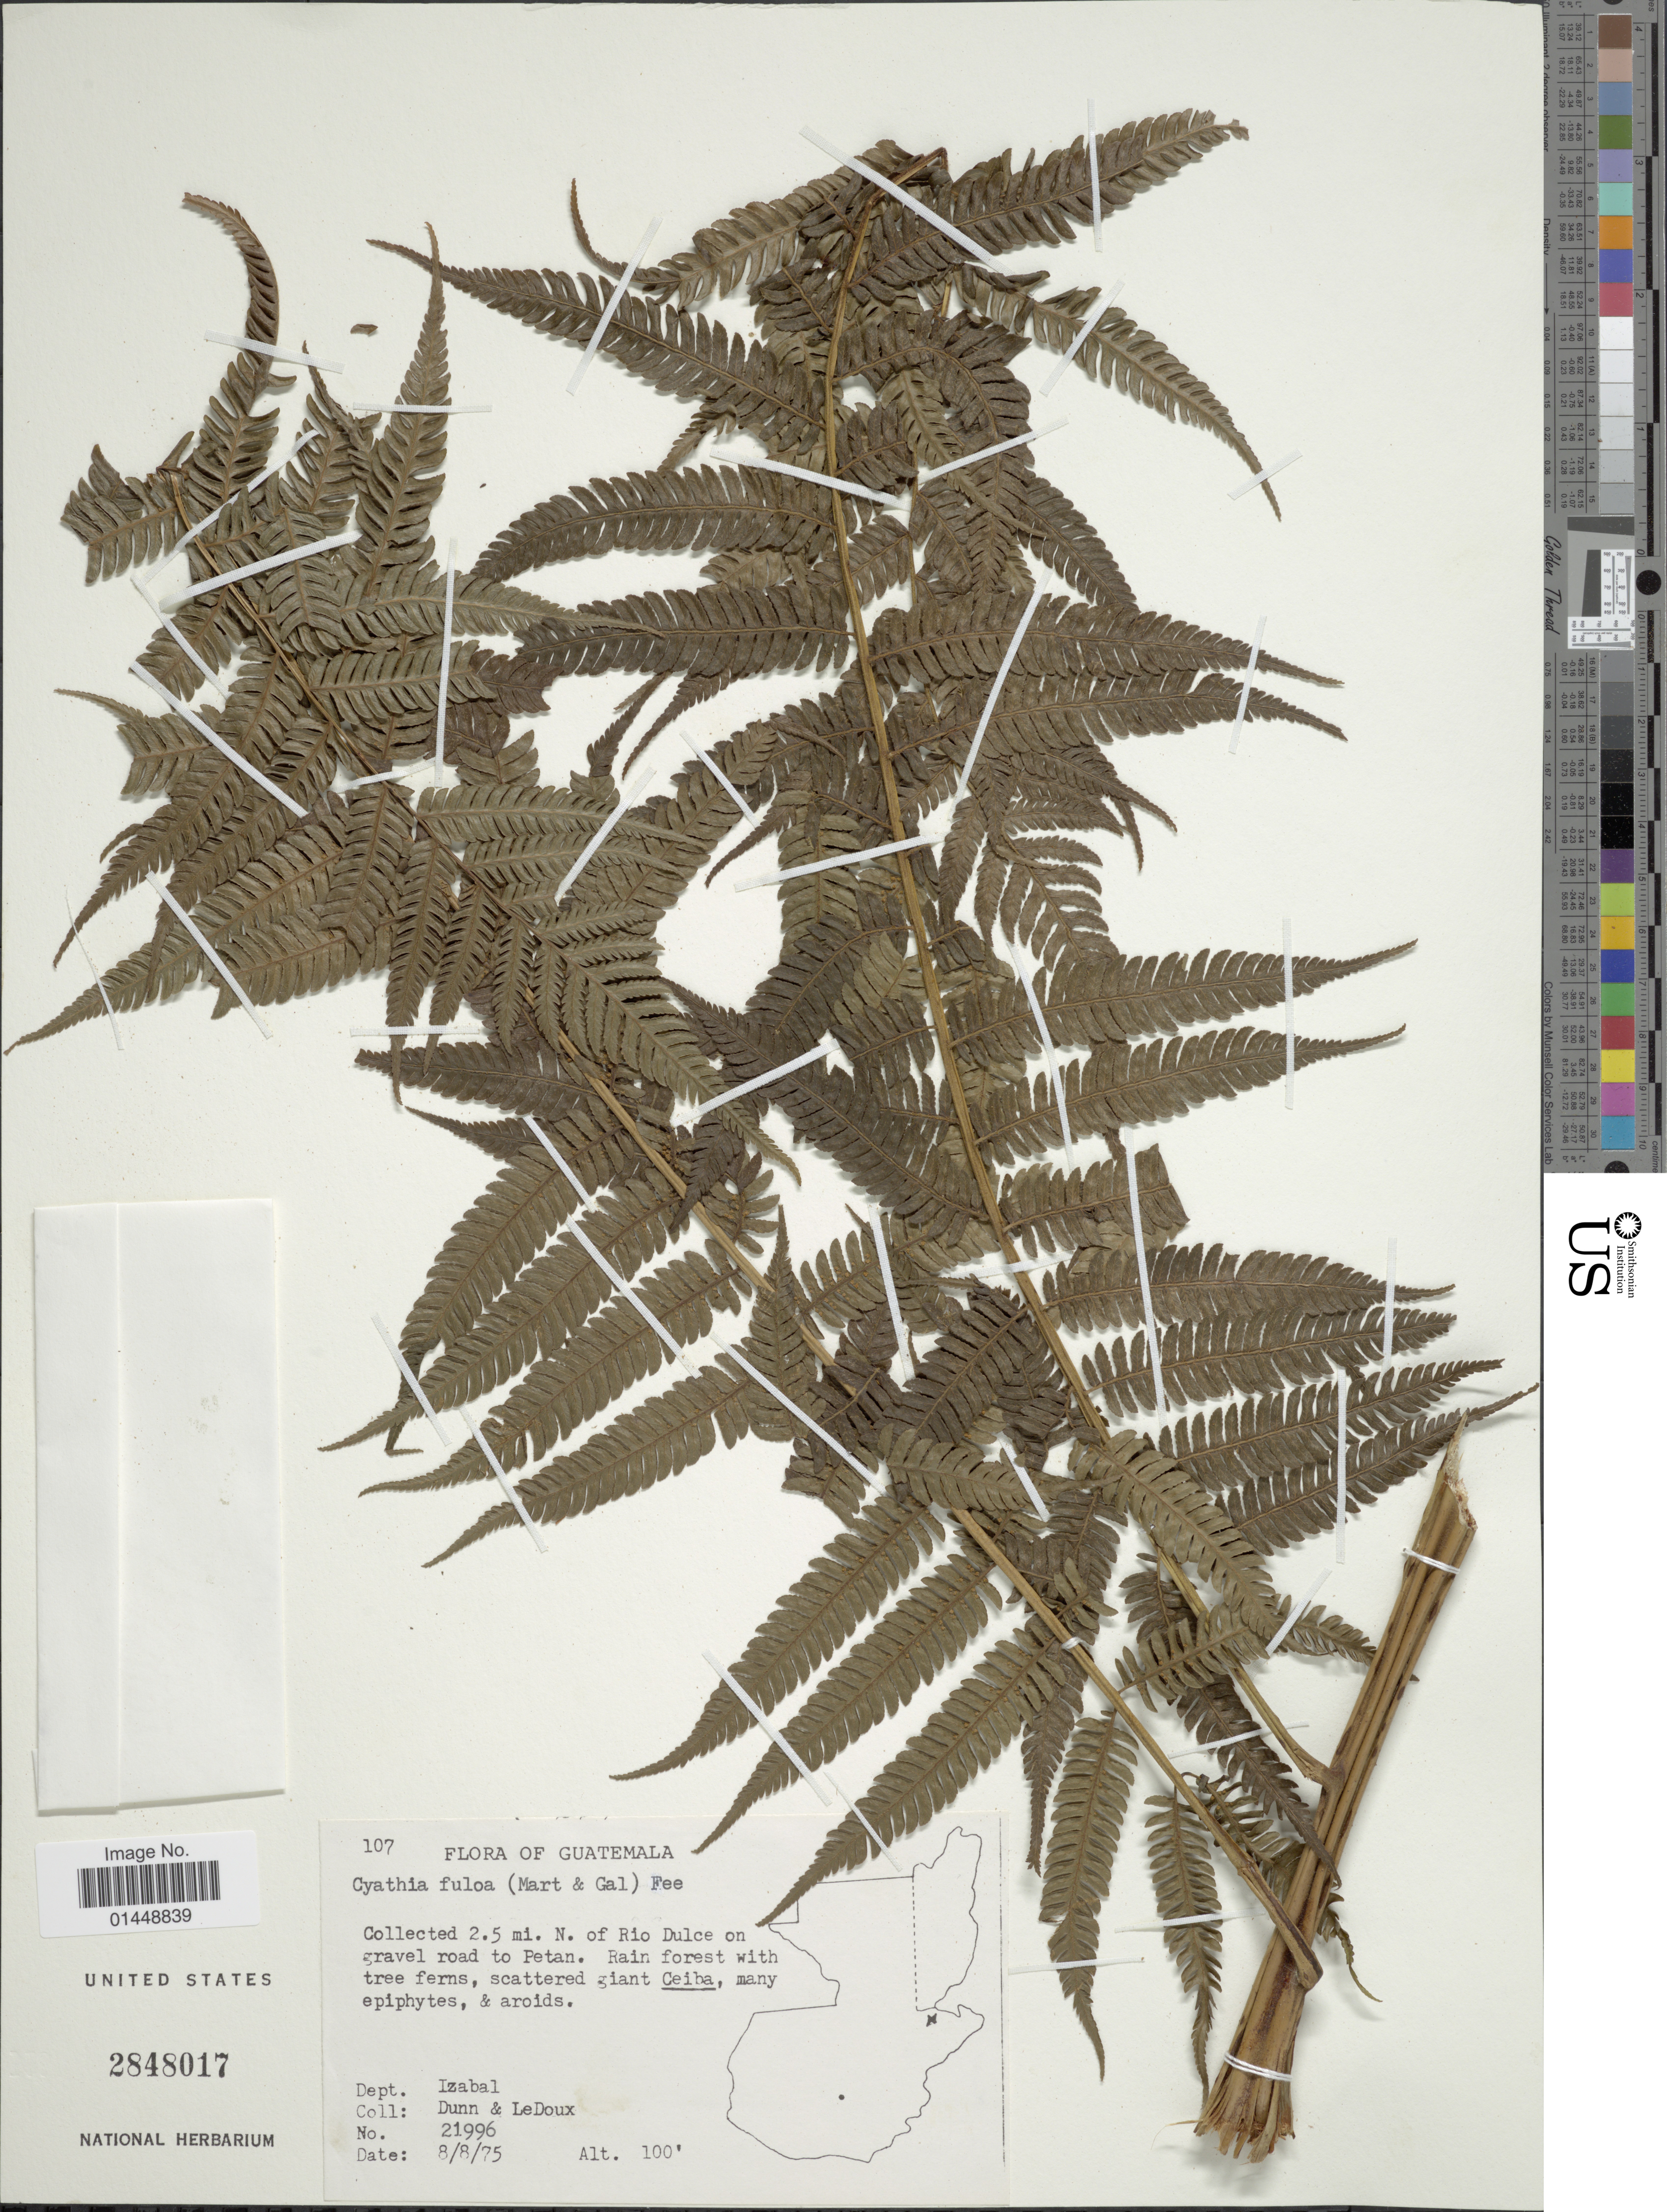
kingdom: Plantae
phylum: Tracheophyta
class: Polypodiopsida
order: Cyatheales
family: Cyatheaceae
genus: Cyathea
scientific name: Cyathea fulva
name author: (M. Martens & Galeotti) Fée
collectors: Dunn, -- & -. Ledoux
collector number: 21996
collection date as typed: Transcribed d/m/y: 8/8/75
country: Guatemala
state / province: Izabal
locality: Collected 2.5 mi. N. of Rio Dulce on gravel roda to Petan. Dept. Izabal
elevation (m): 30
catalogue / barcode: US 2848017